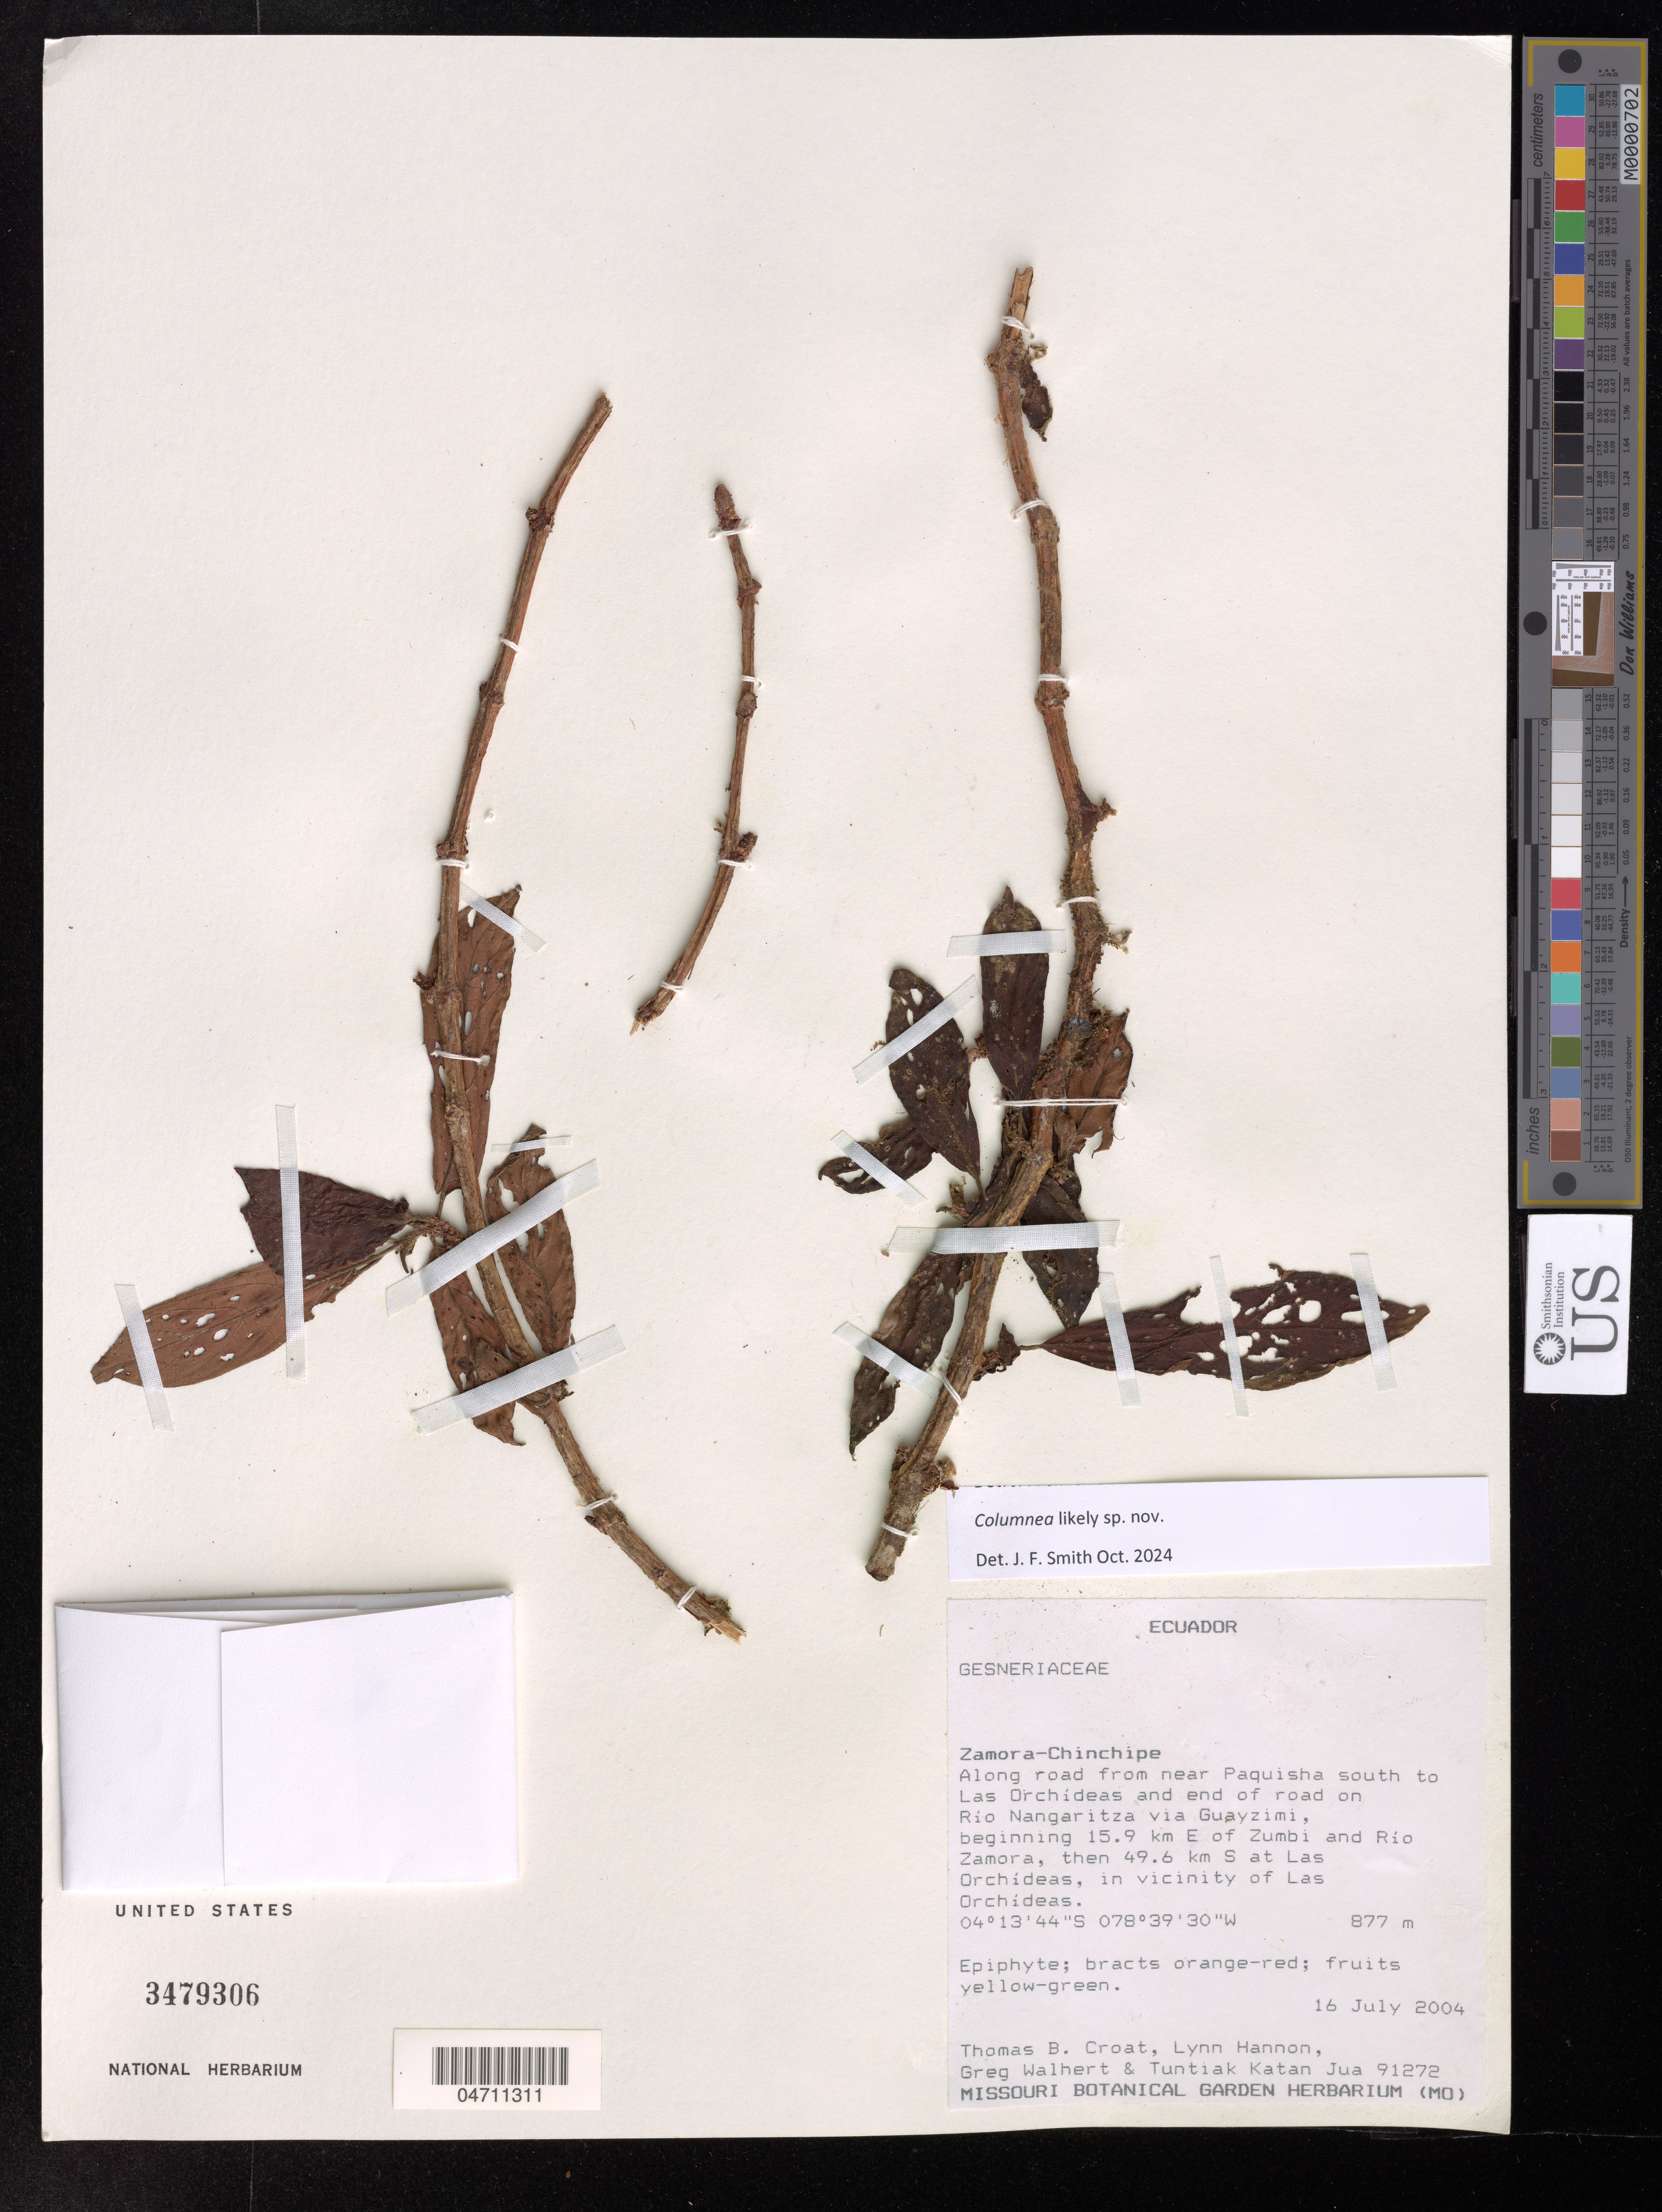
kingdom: Plantae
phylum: Tracheophyta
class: Magnoliopsida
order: Lamiales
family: Gesneriaceae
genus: Columnea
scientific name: Columnea sp. nov.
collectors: T. B. Croat, L. Hannon & G. Walhert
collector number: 91272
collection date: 2004-07-16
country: Ecuador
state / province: Zamora-Chinchipe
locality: Along road from near Paquisha south to Las Orchideas and end of road on Rio Nangaritza via Guayzimi, beginning 15.9 km E of Zumbi and Rio Zamora, then 49.6 km S at Las Orchideas.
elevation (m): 877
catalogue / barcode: US 3479306